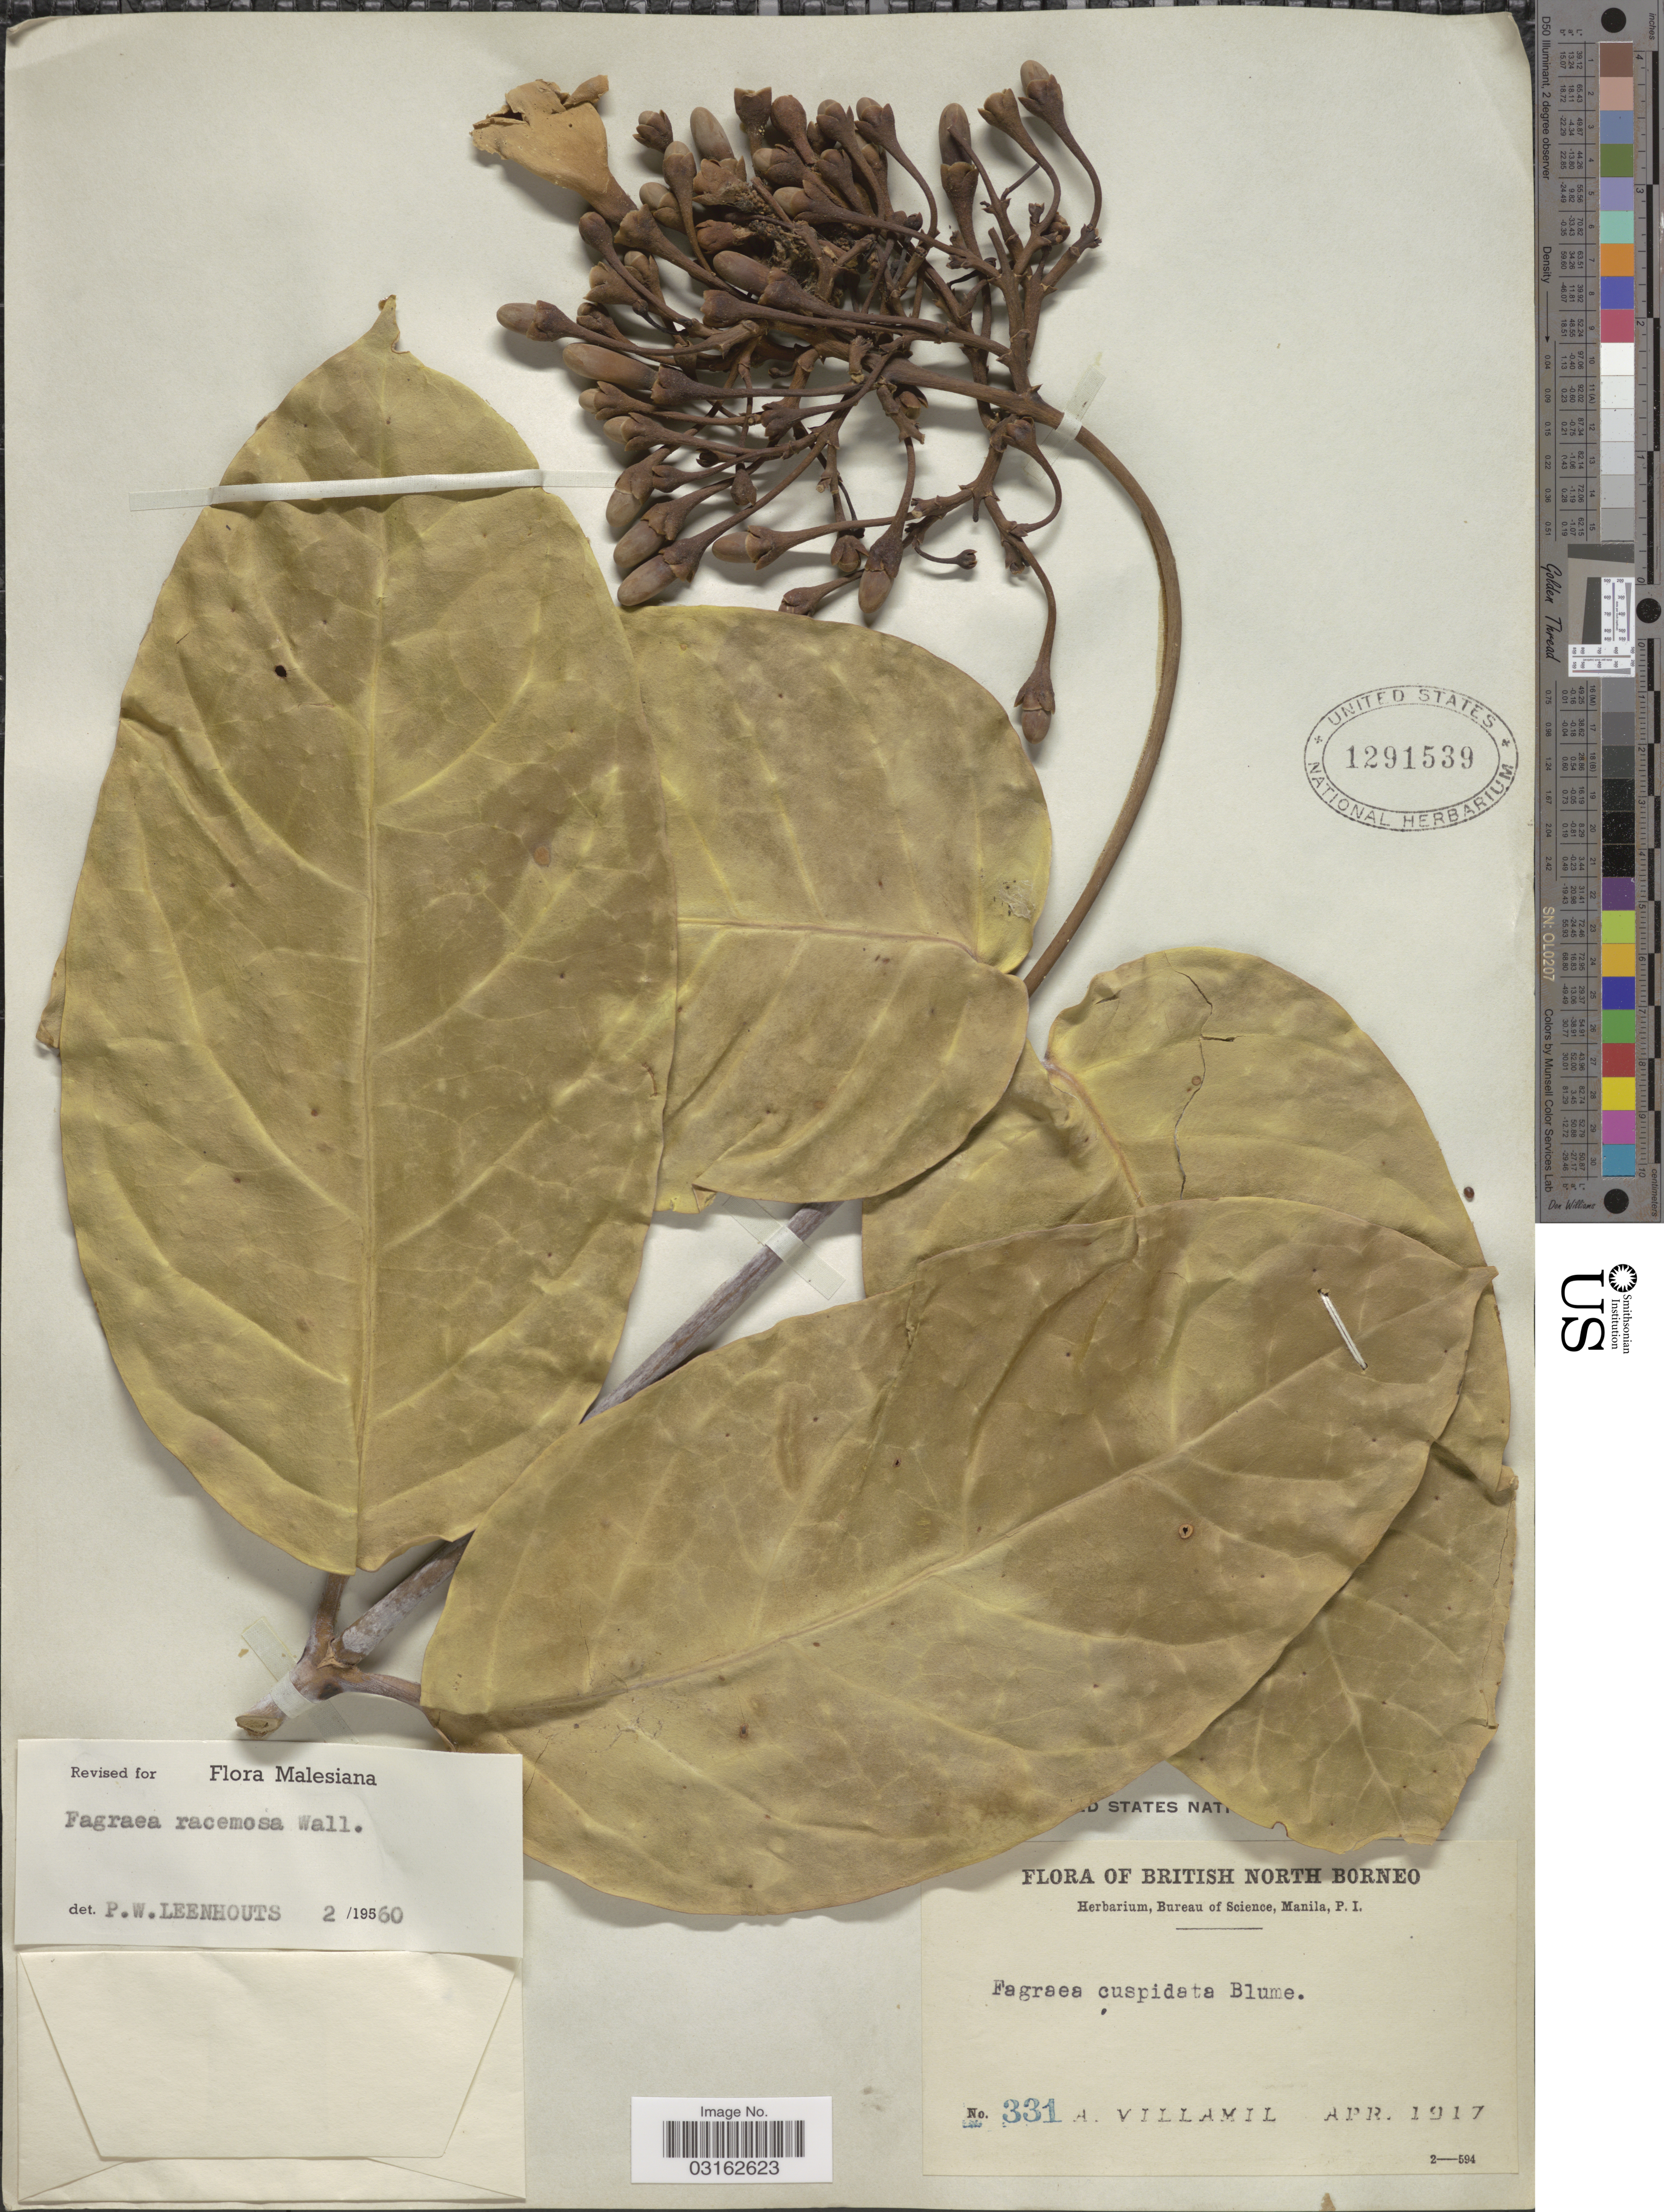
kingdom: Plantae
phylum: Tracheophyta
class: Magnoliopsida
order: Gentianales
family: Gentianaceae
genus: Fagraea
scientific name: Fagraea racemosa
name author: Jack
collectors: A. Villamil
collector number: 331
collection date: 1917-04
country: Malaysia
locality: British North Borneo.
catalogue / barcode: US 1291539